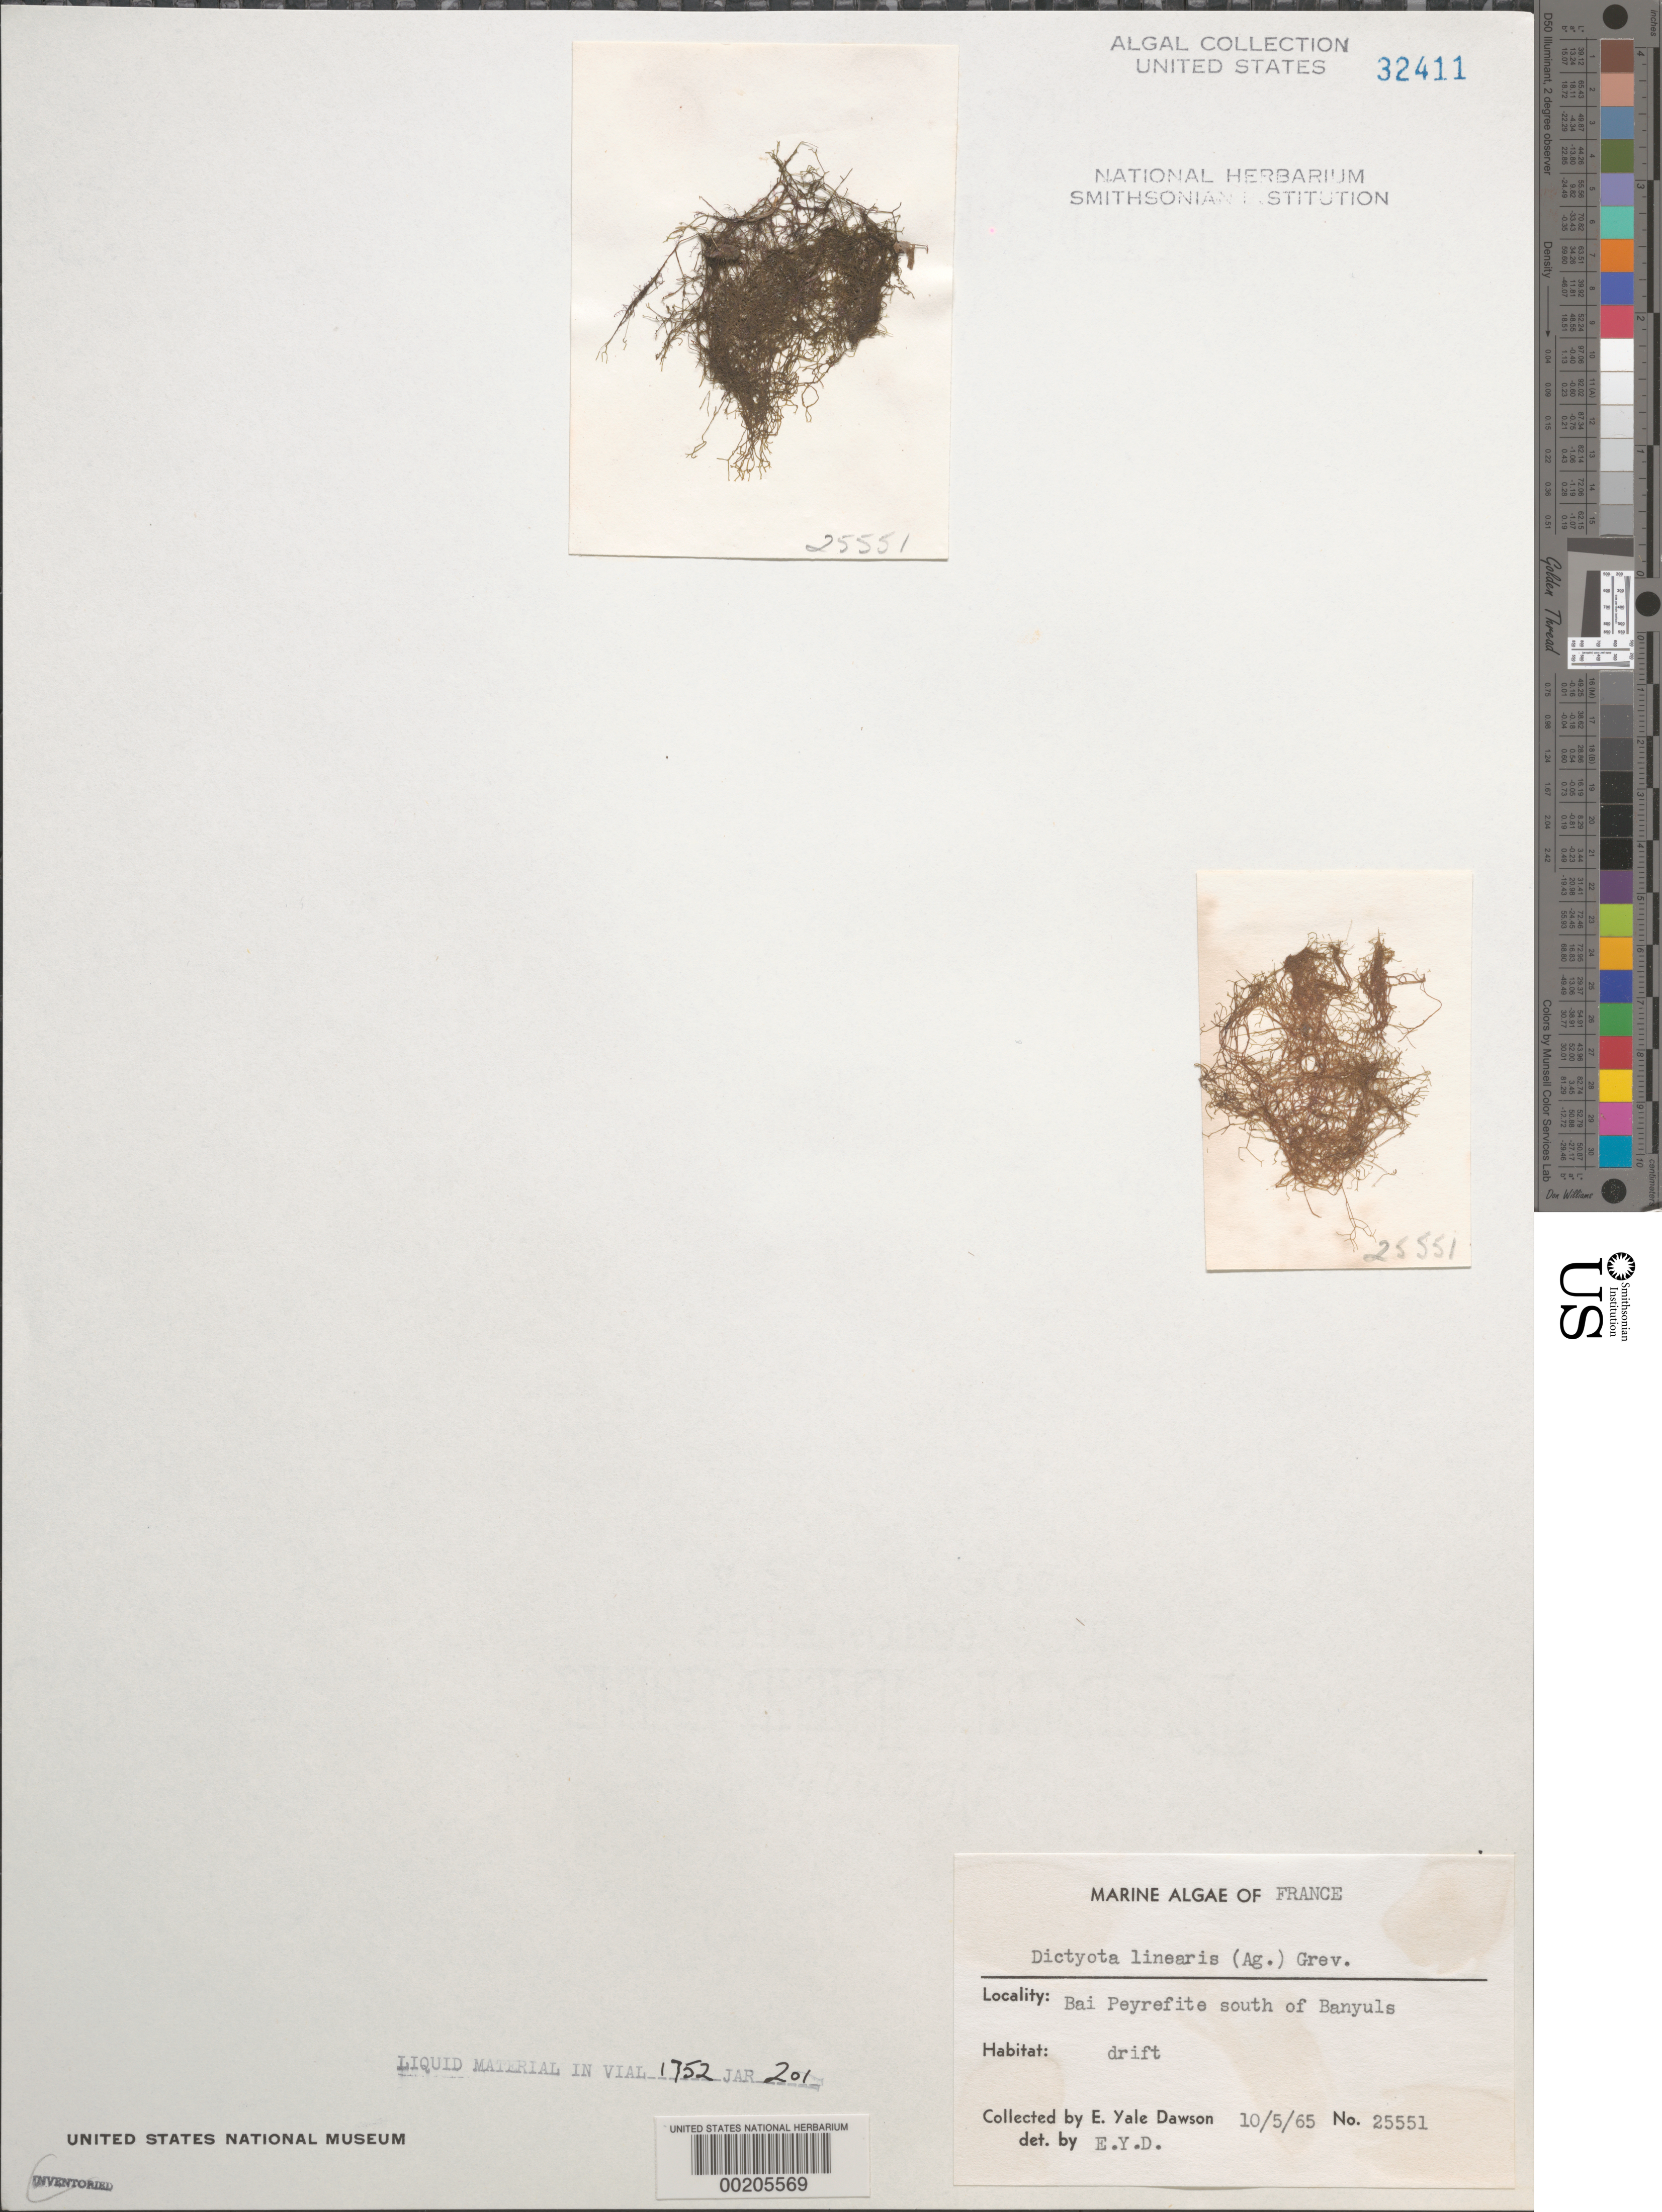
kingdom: Chromista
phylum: Ochrophyta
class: Phaeophyceae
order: Dictyotales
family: Dictyotaceae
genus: Dictyota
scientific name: Dictyota linearis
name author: (C. Agardh) Grev.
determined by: Dawson, E. Y.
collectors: E. Y. Dawson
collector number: EYD 25551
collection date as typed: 05 Oct 1965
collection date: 1965-10-05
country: France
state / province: Occitanie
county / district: Pyrénées-Orientales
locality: Bai Peyrefite south of Banyuls-sur-Mer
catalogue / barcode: US 32411